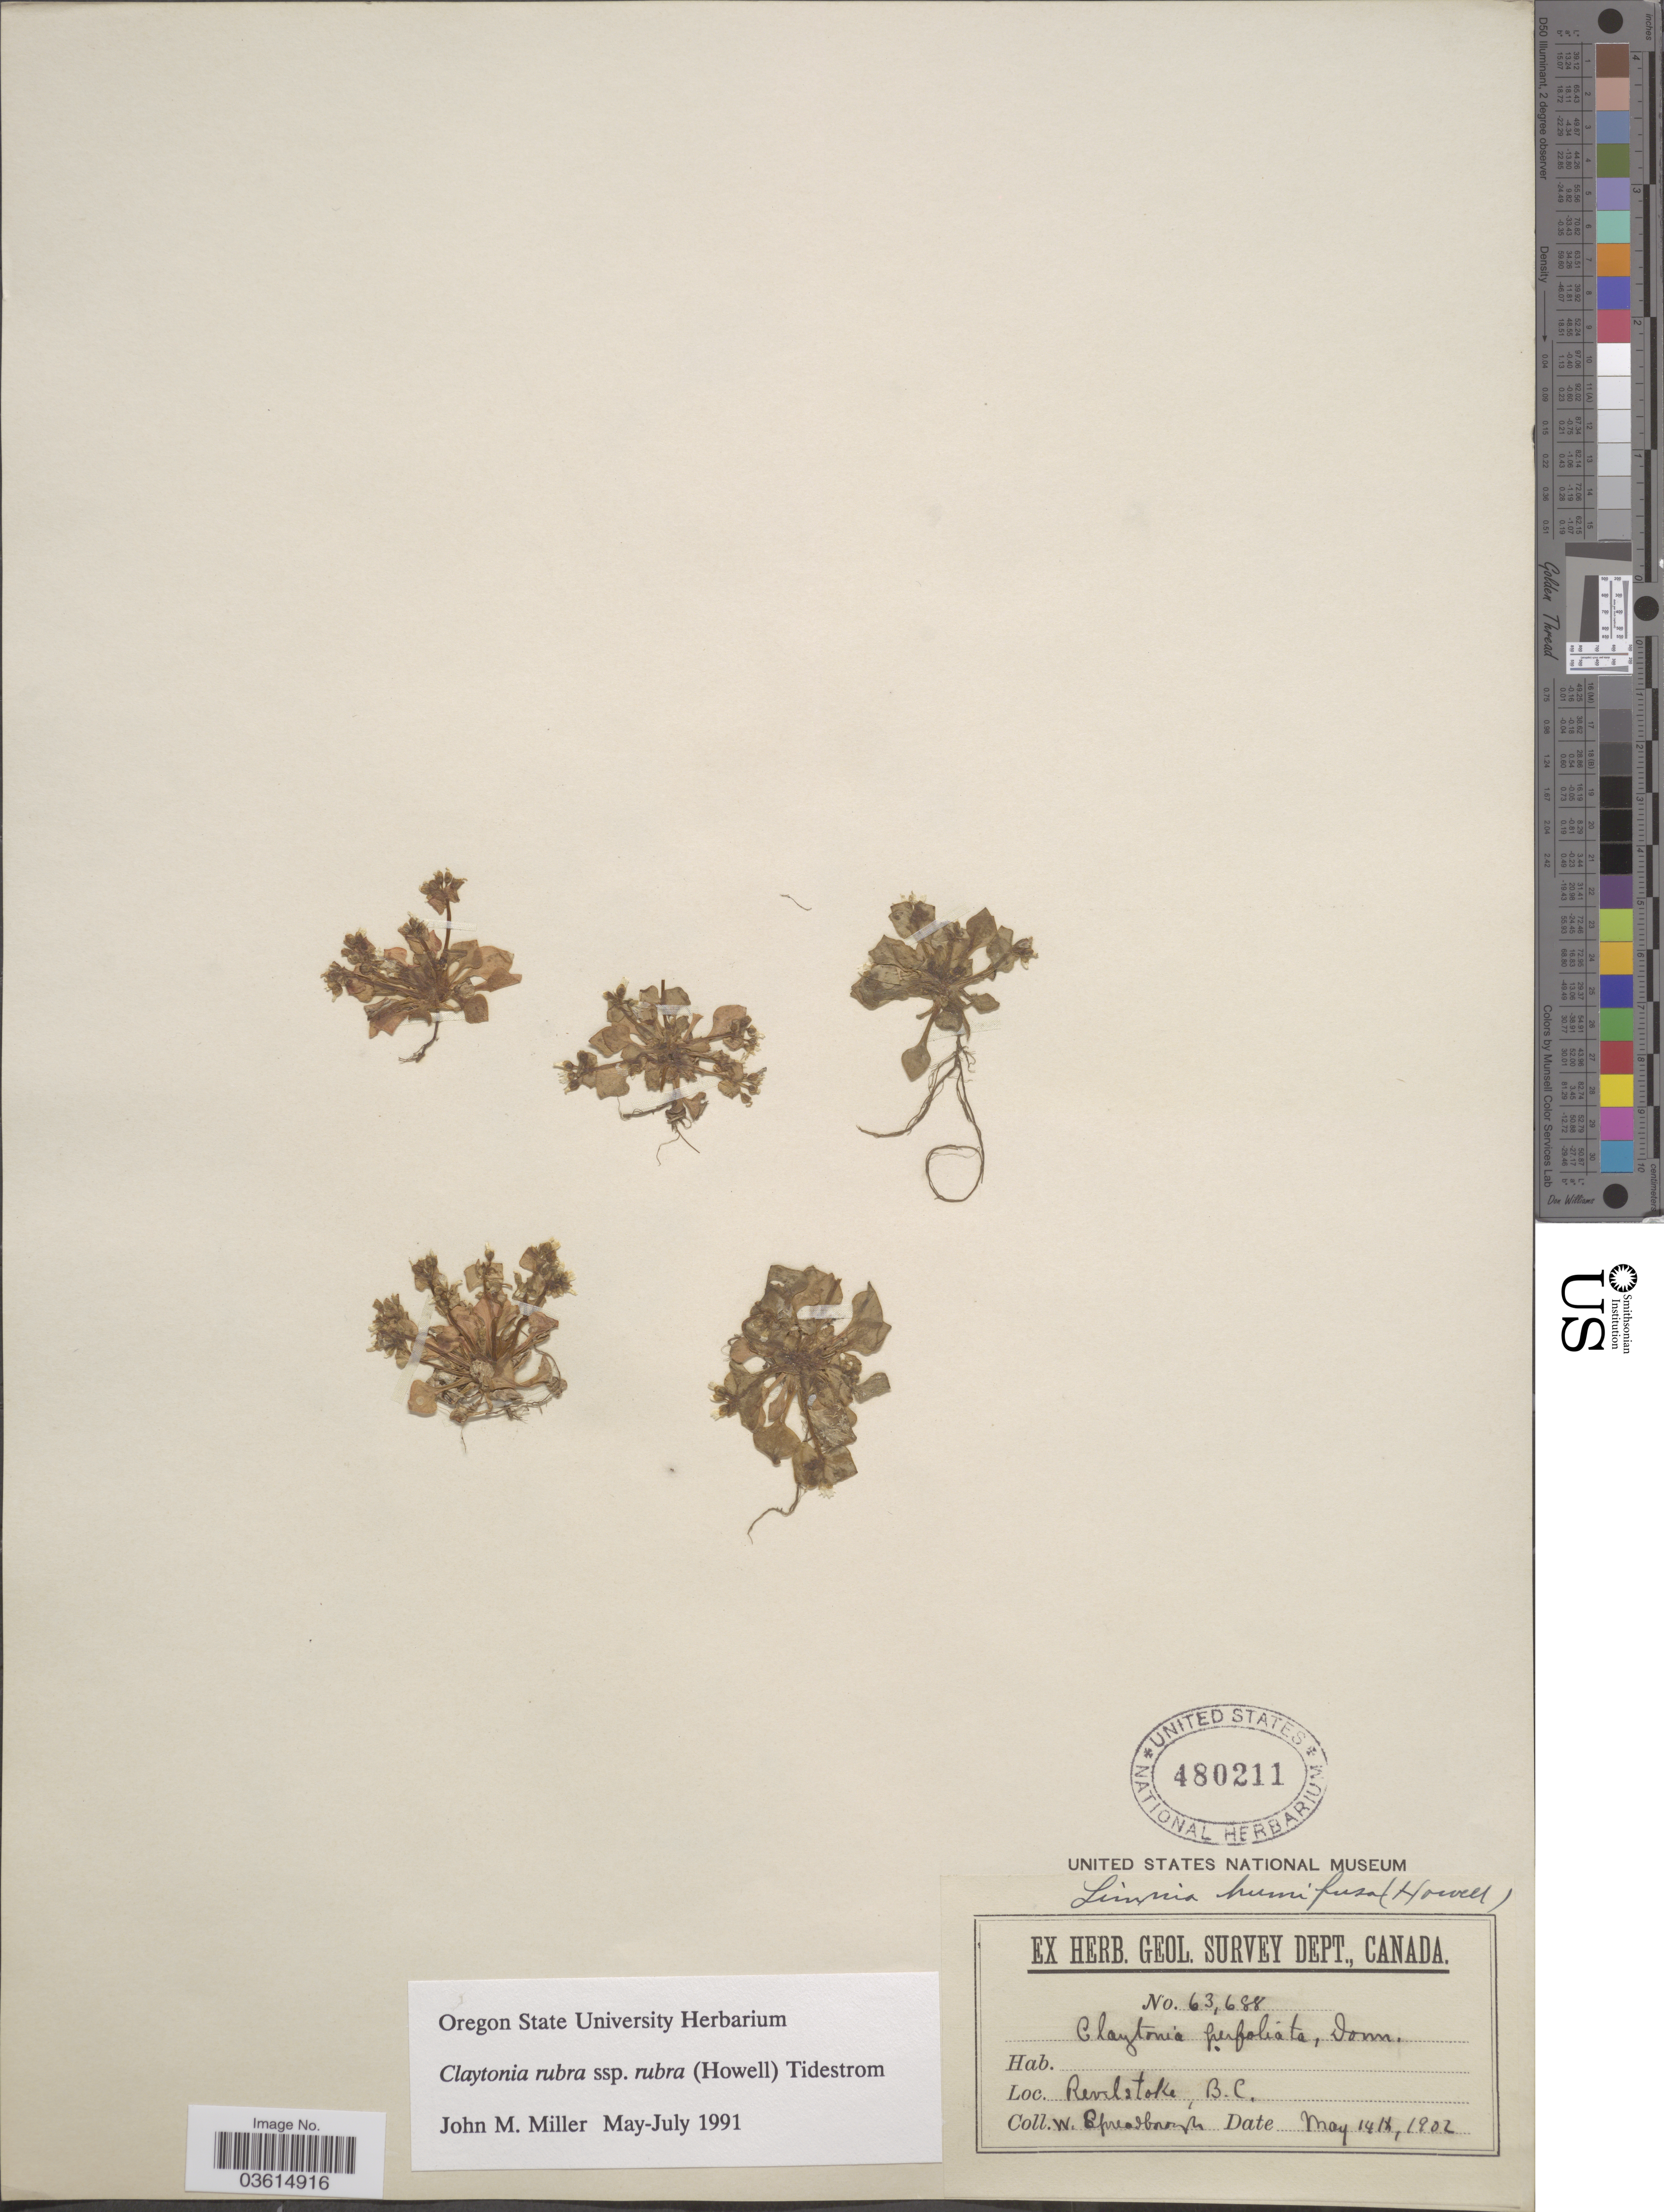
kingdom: Plantae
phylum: Tracheophyta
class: Magnoliopsida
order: Caryophyllales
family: Montiaceae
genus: Claytonia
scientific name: Claytonia rubra subsp. rubra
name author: (Howell) Tidestr.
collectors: W. Spreadborough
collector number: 63688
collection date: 1902-05-14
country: Canada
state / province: British Columbia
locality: Revelstoke.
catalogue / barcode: US 480211